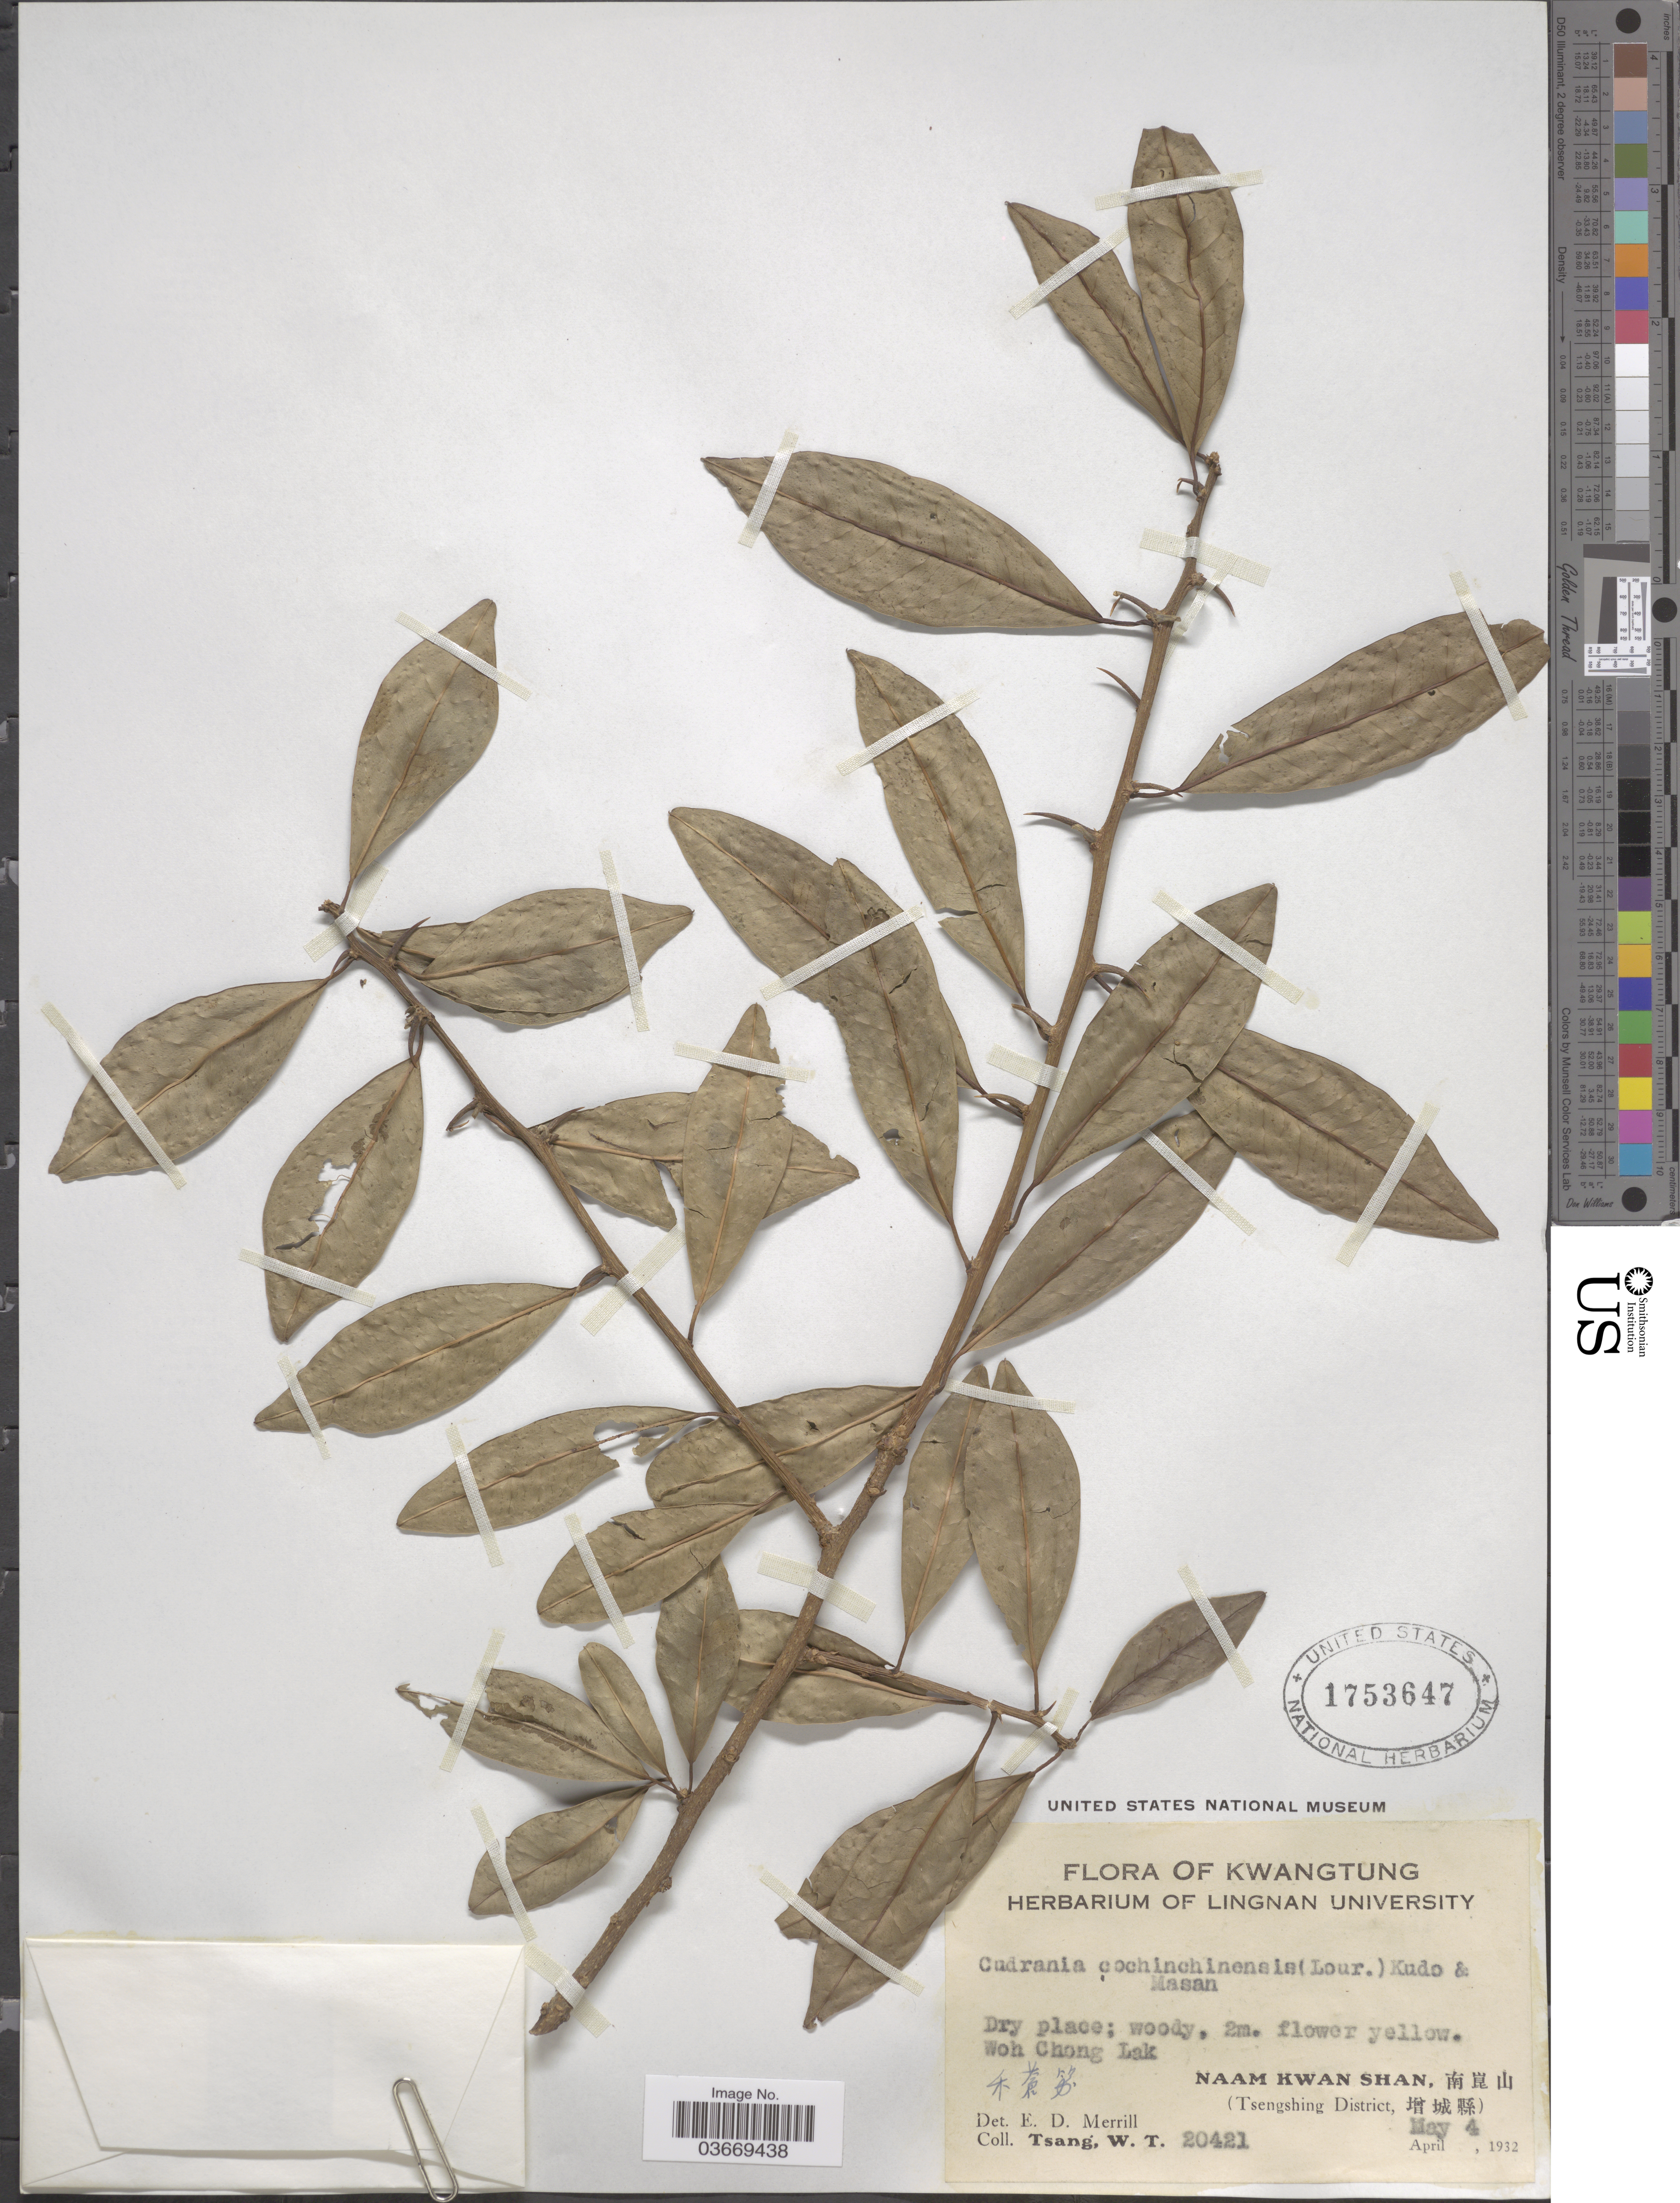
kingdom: Plantae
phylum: Tracheophyta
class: Magnoliopsida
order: Rosales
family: Moraceae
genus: Maclura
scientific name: Maclura cochinchinensis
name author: (Lour.) Corner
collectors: W. T. Tsang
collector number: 20421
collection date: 1932-05-04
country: China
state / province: Guangdong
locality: Kwangtung. Woh Chong Lak. Naam Kwan Shan, X. (Tsengshing District, X).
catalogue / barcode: US 1753647